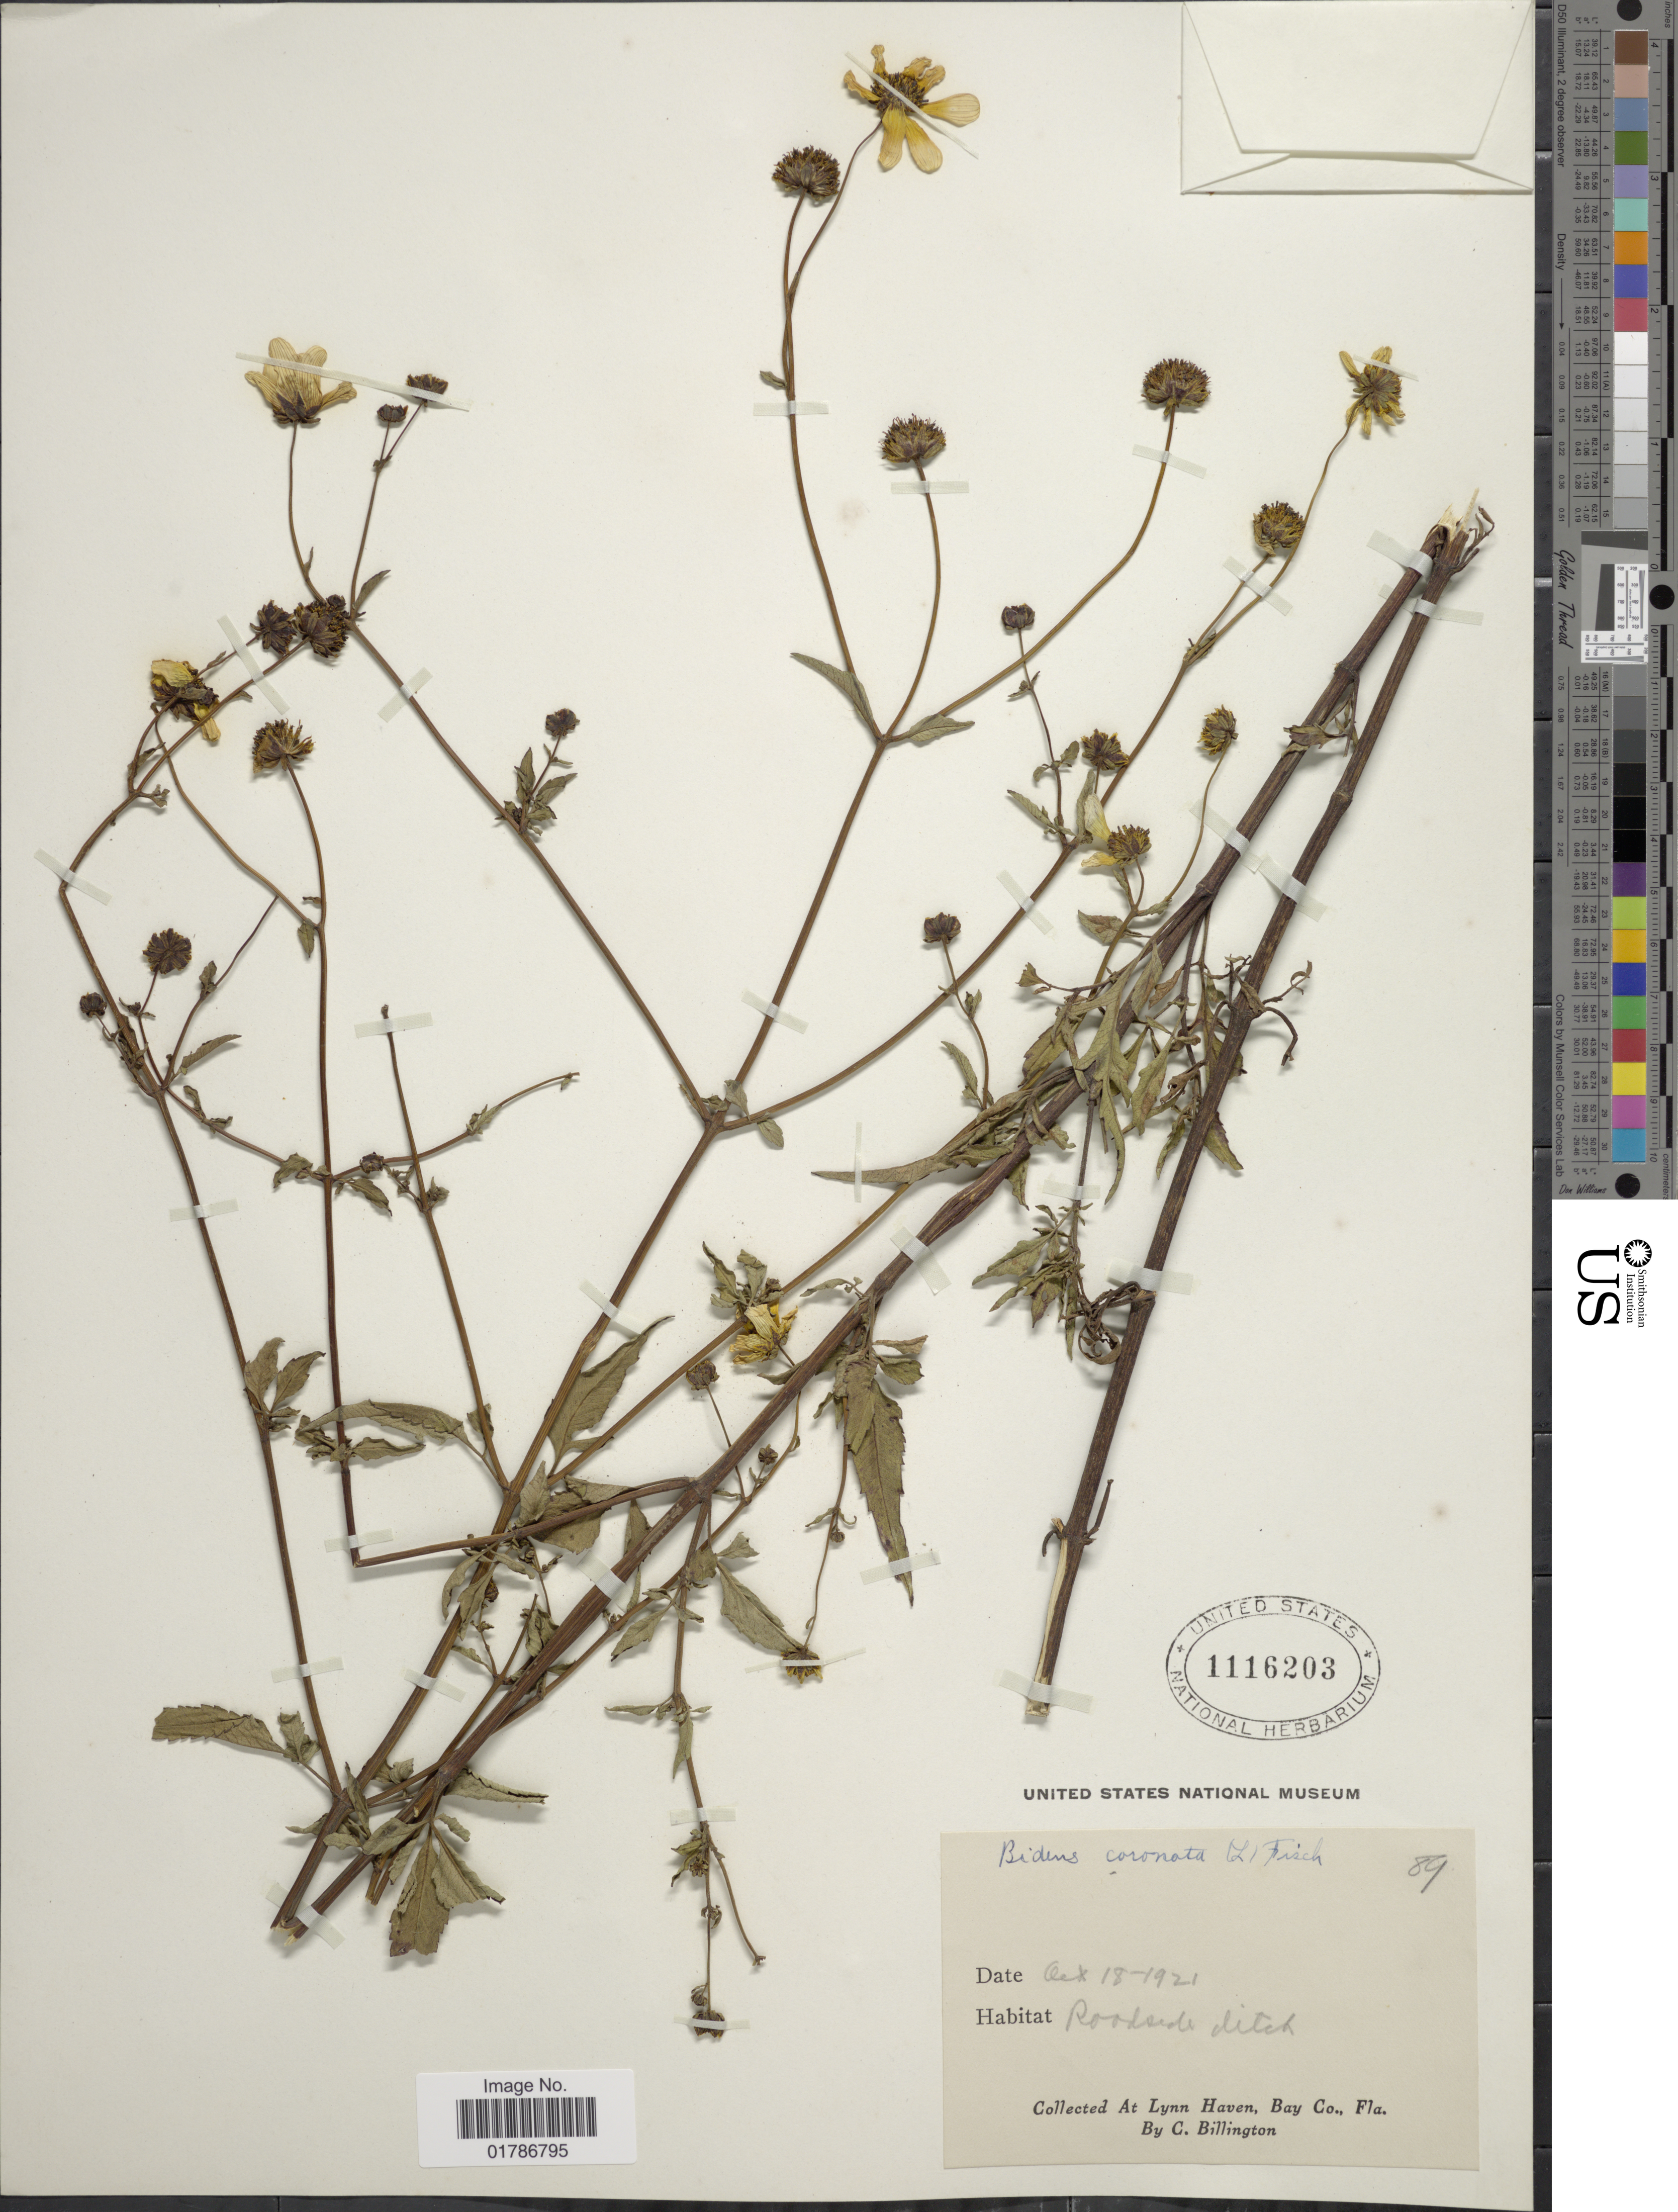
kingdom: Plantae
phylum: Tracheophyta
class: Magnoliopsida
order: Asterales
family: Asteraceae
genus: Bidens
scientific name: Bidens mitis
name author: (Michx.) Sherff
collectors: C. Billington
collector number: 89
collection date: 1921-10-18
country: United States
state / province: Florida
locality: At Lynn Haven, Bay Co., Fla.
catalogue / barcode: US 1116203